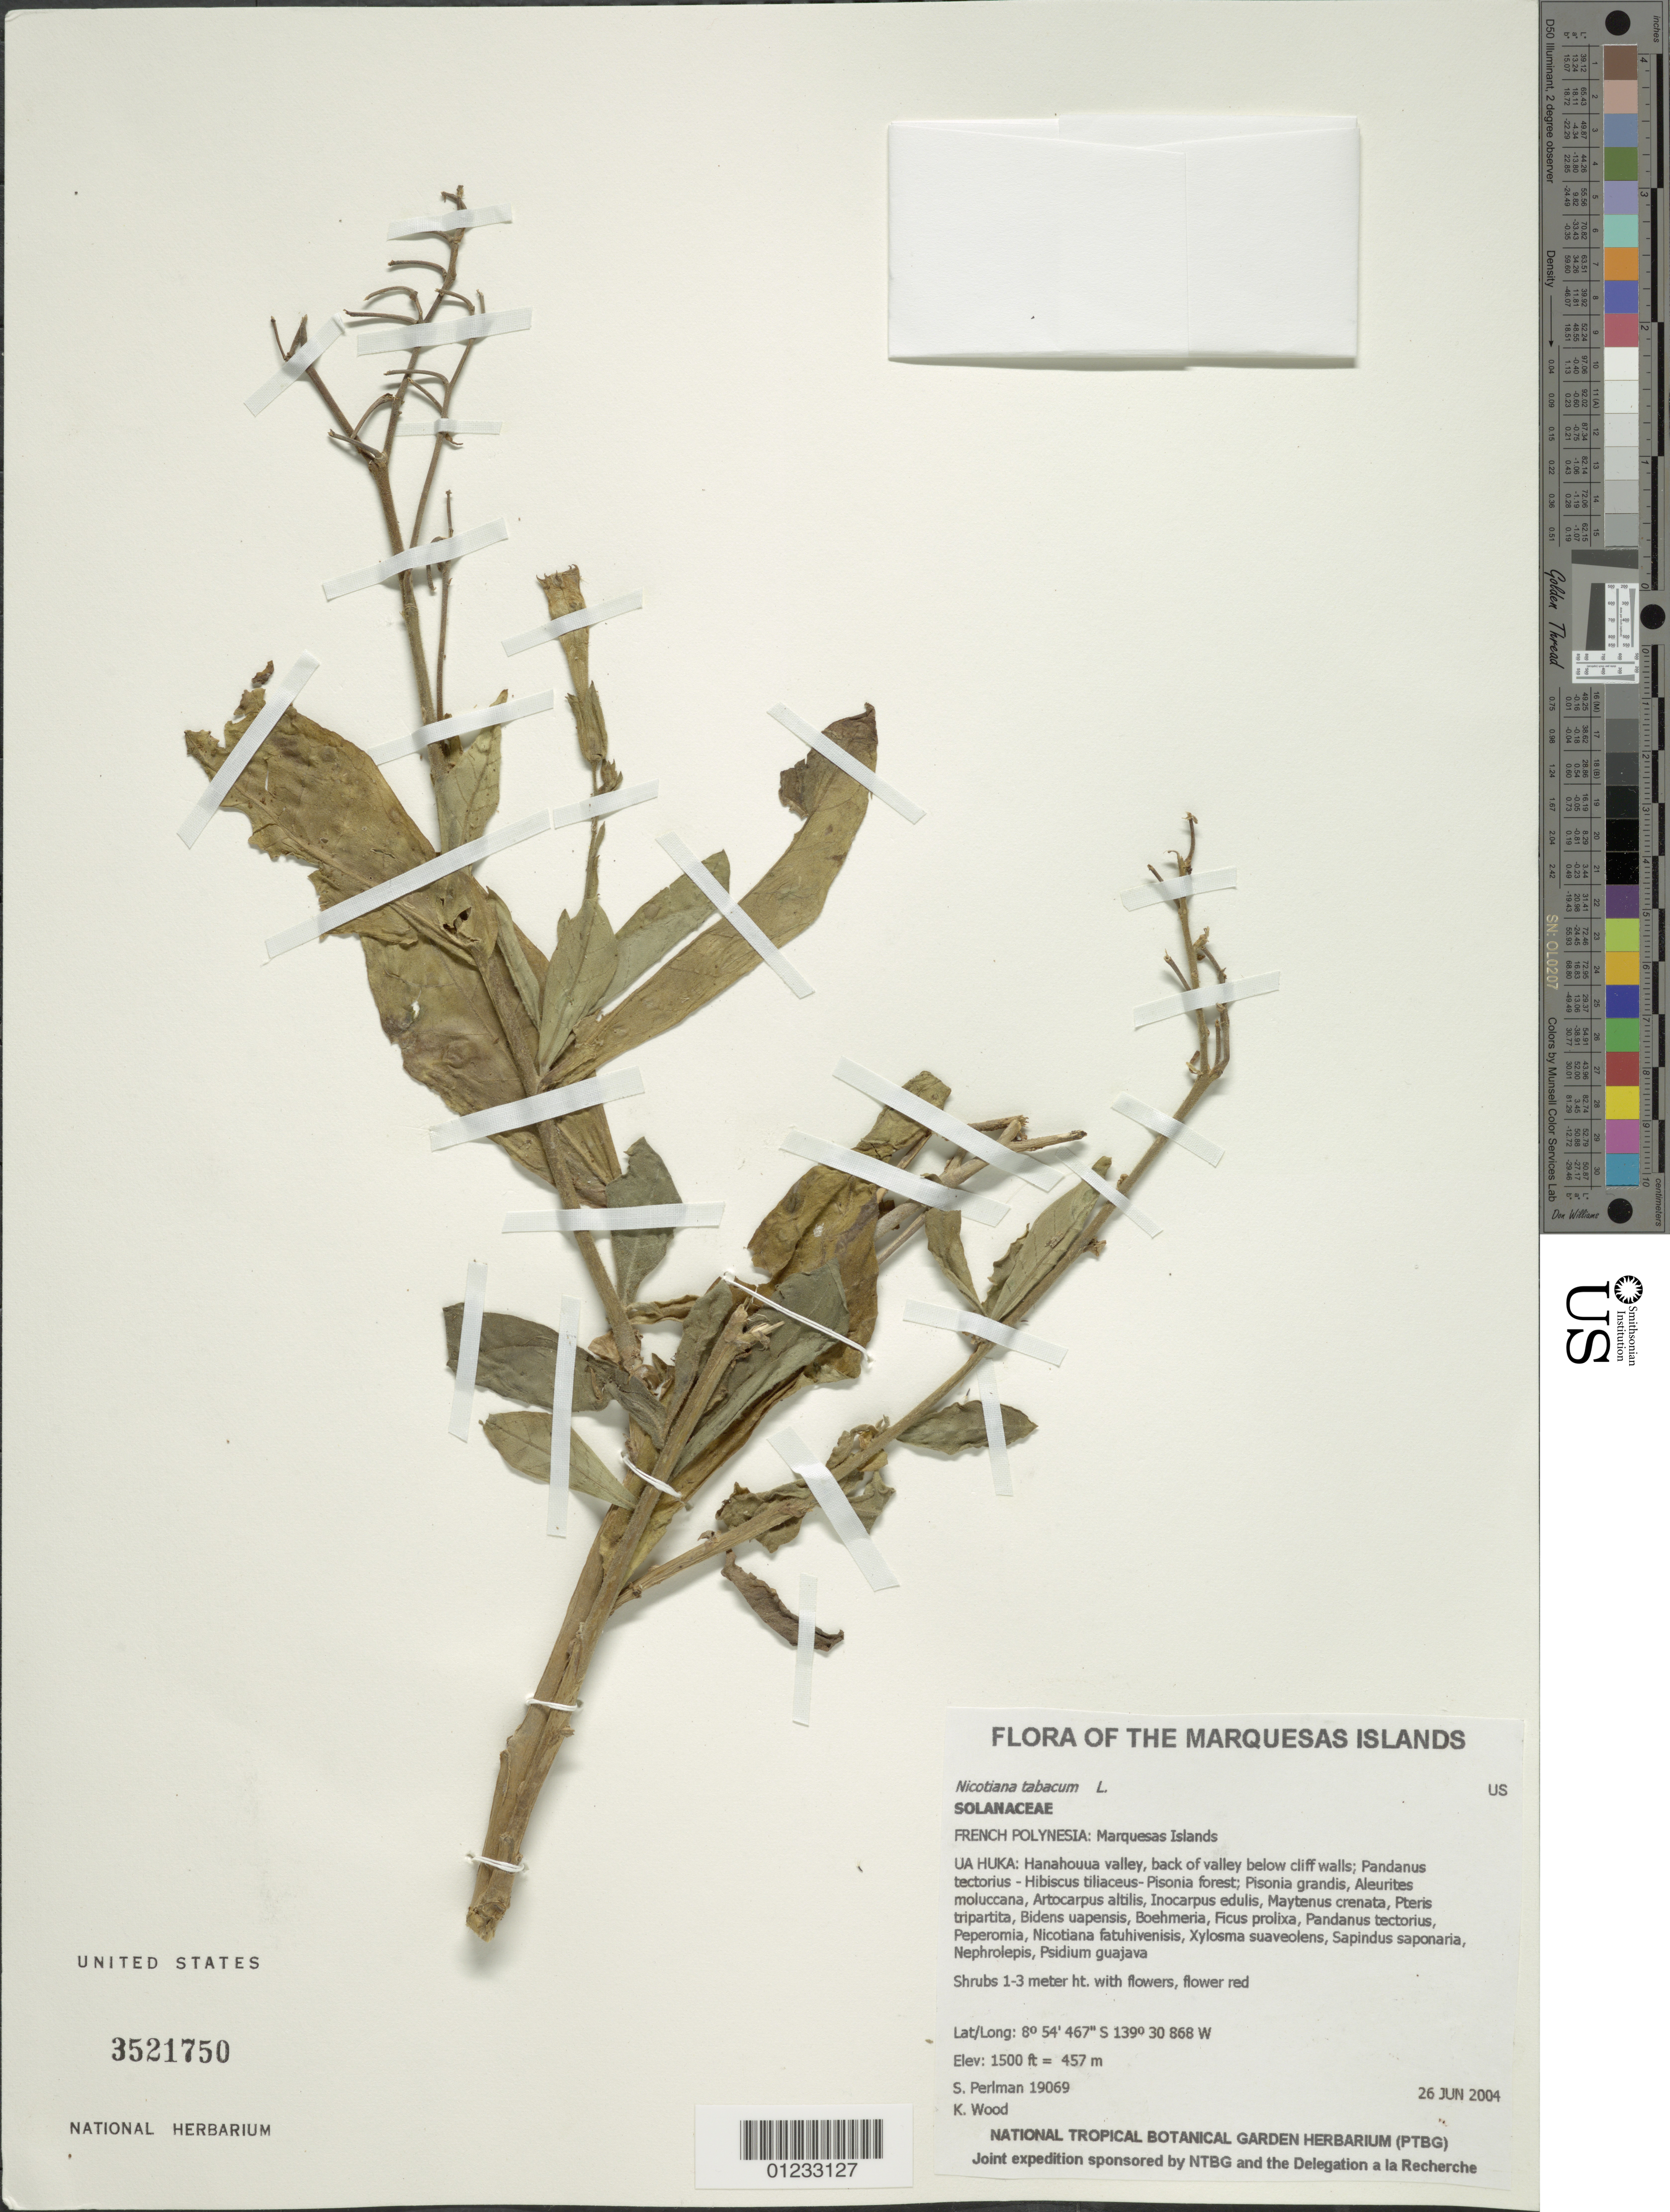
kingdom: Plantae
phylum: Tracheophyta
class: Magnoliopsida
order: Solanales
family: Solanaceae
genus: Nicotiana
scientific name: Nicotiana tabacum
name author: L.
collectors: S. P. Perlman & K. R. Wood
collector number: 19069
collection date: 2004-06-26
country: French Polynesia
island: Ua Huka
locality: Hanahouua valley, back of valley below cliff walls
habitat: Pandanus tectorius - Hibiscus tiliaceus- Pisonia forest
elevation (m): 457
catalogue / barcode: US 3521750